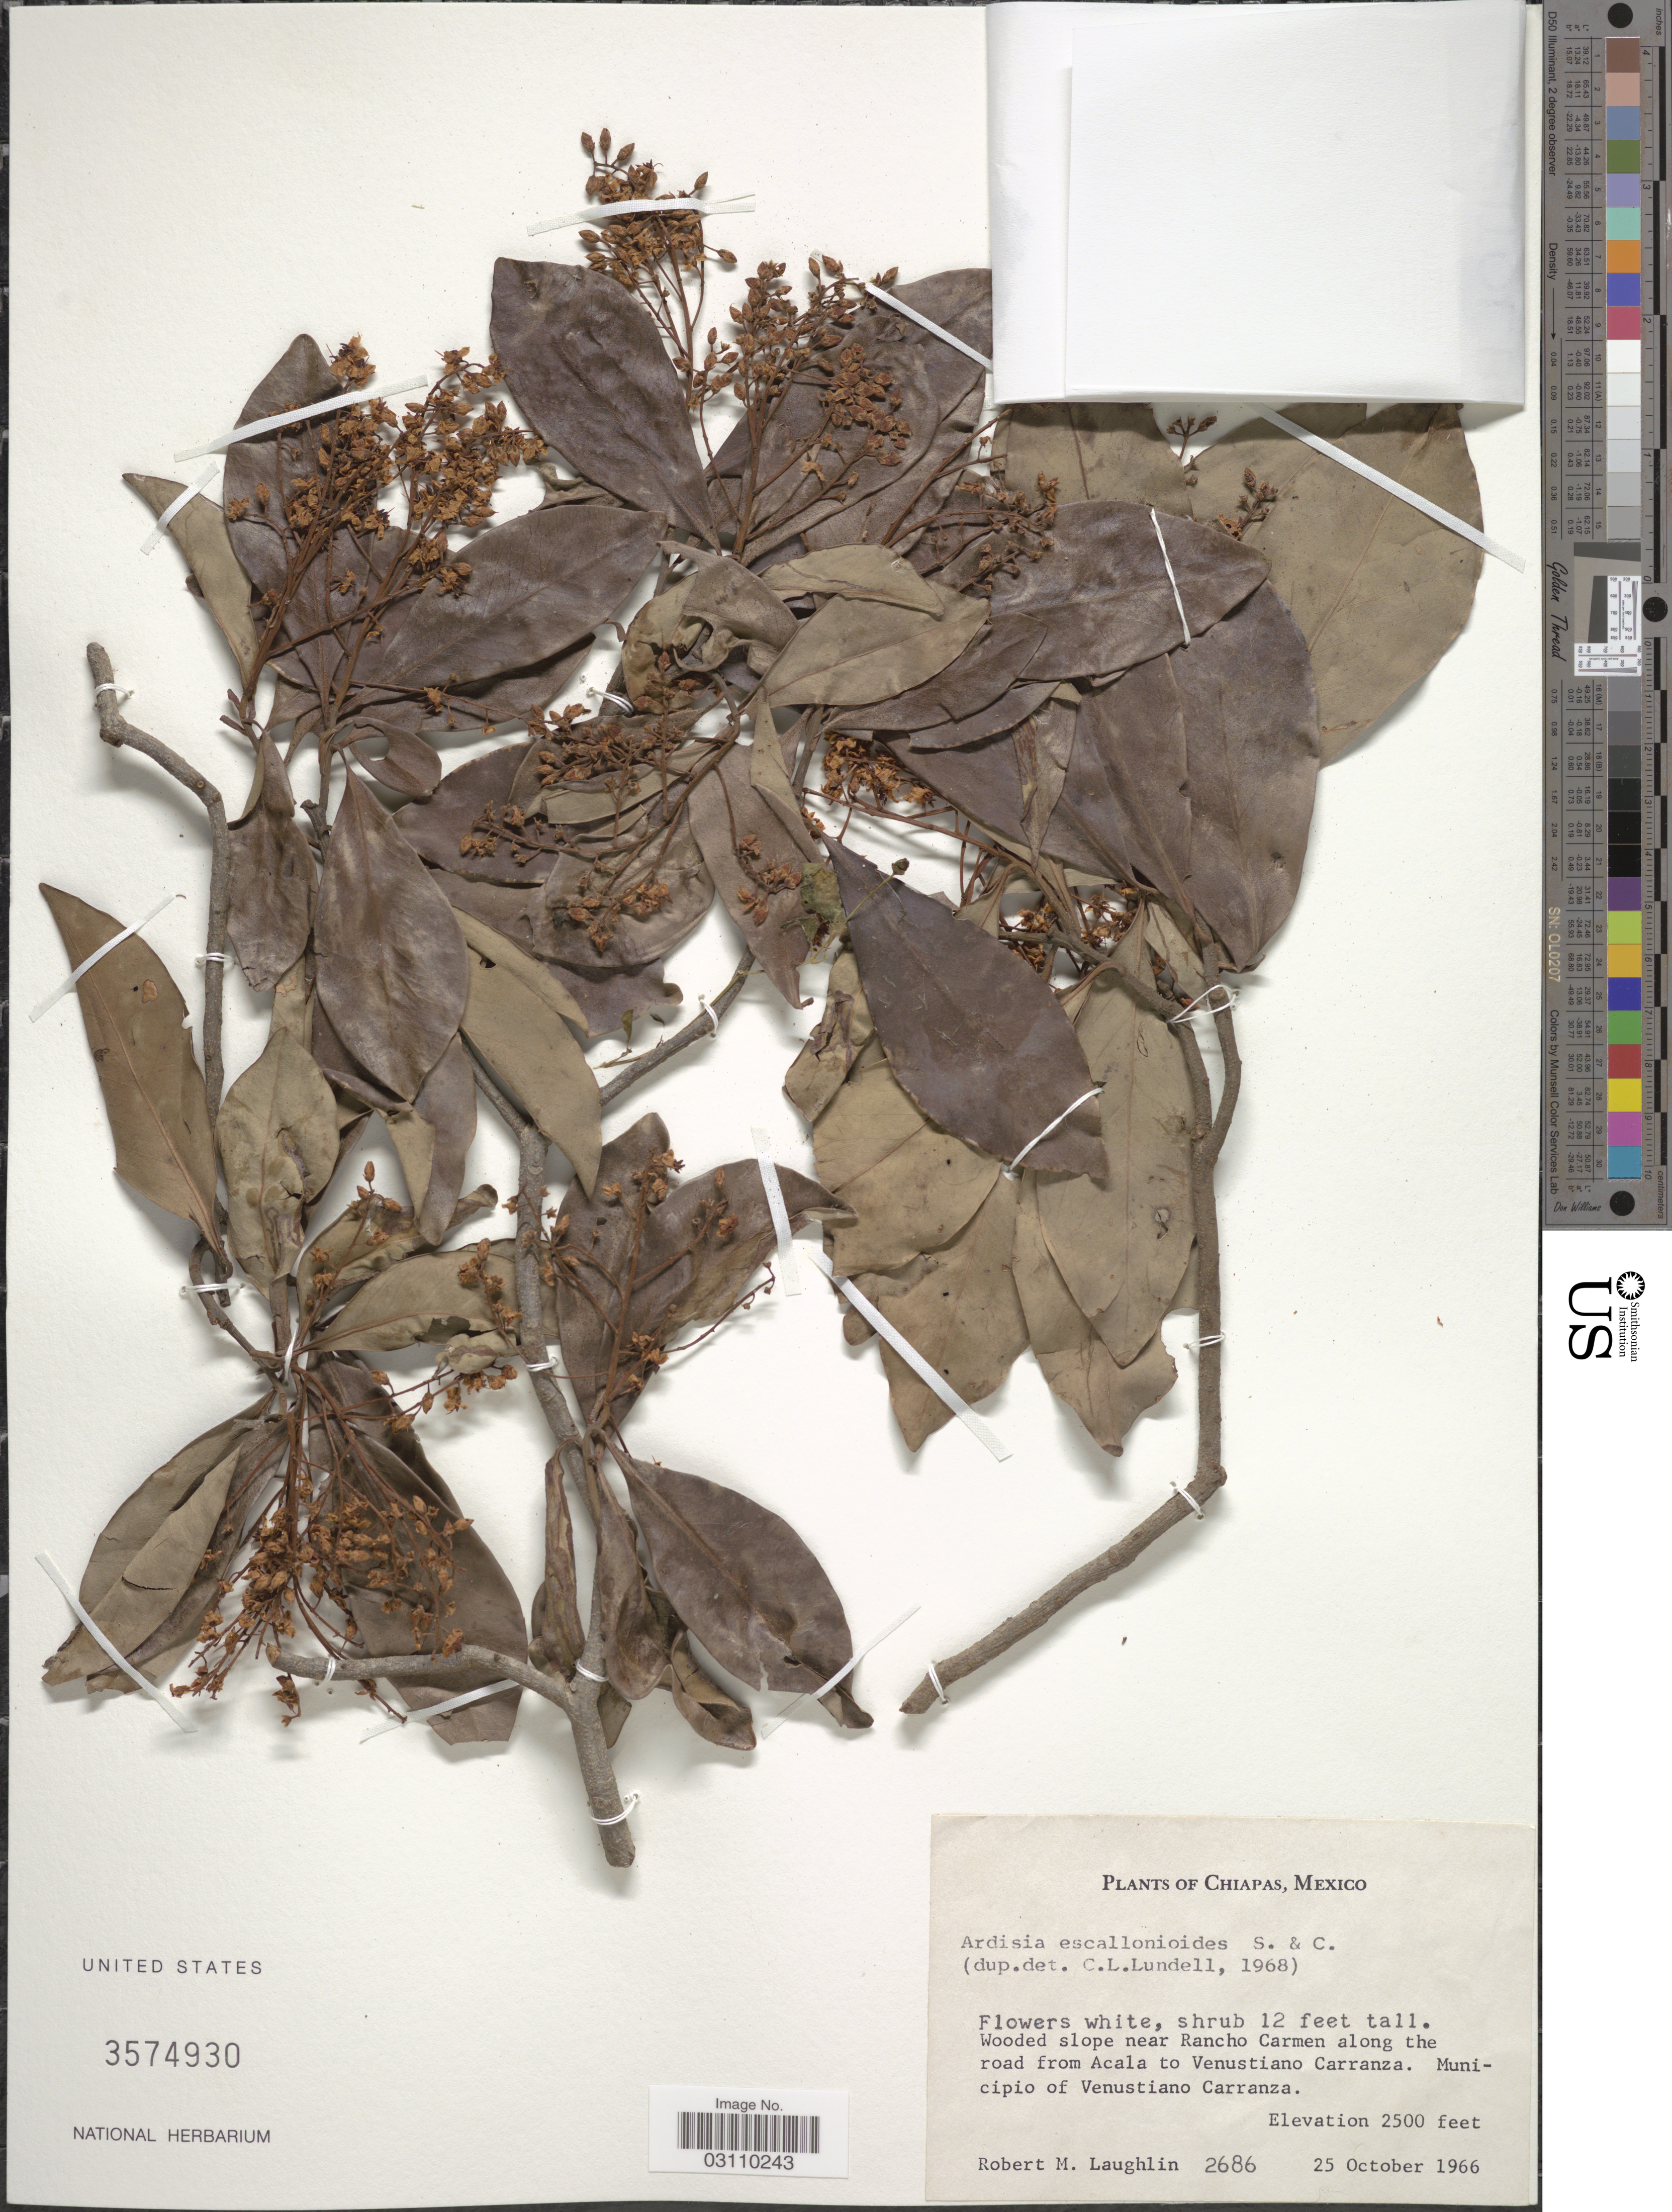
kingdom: Plantae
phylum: Tracheophyta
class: Magnoliopsida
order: Ericales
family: Primulaceae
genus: Ardisia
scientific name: Ardisia escallonioides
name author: Schltdl. & Cham.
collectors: R. M. Laughlin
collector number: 2686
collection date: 1966-10-25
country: Mexico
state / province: Chiapas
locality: Wooded slope near Rancho Carmen along the road from Acala to Venustiano Carranza. Municipio of Venustiano Carranza.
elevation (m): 762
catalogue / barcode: US 3574930